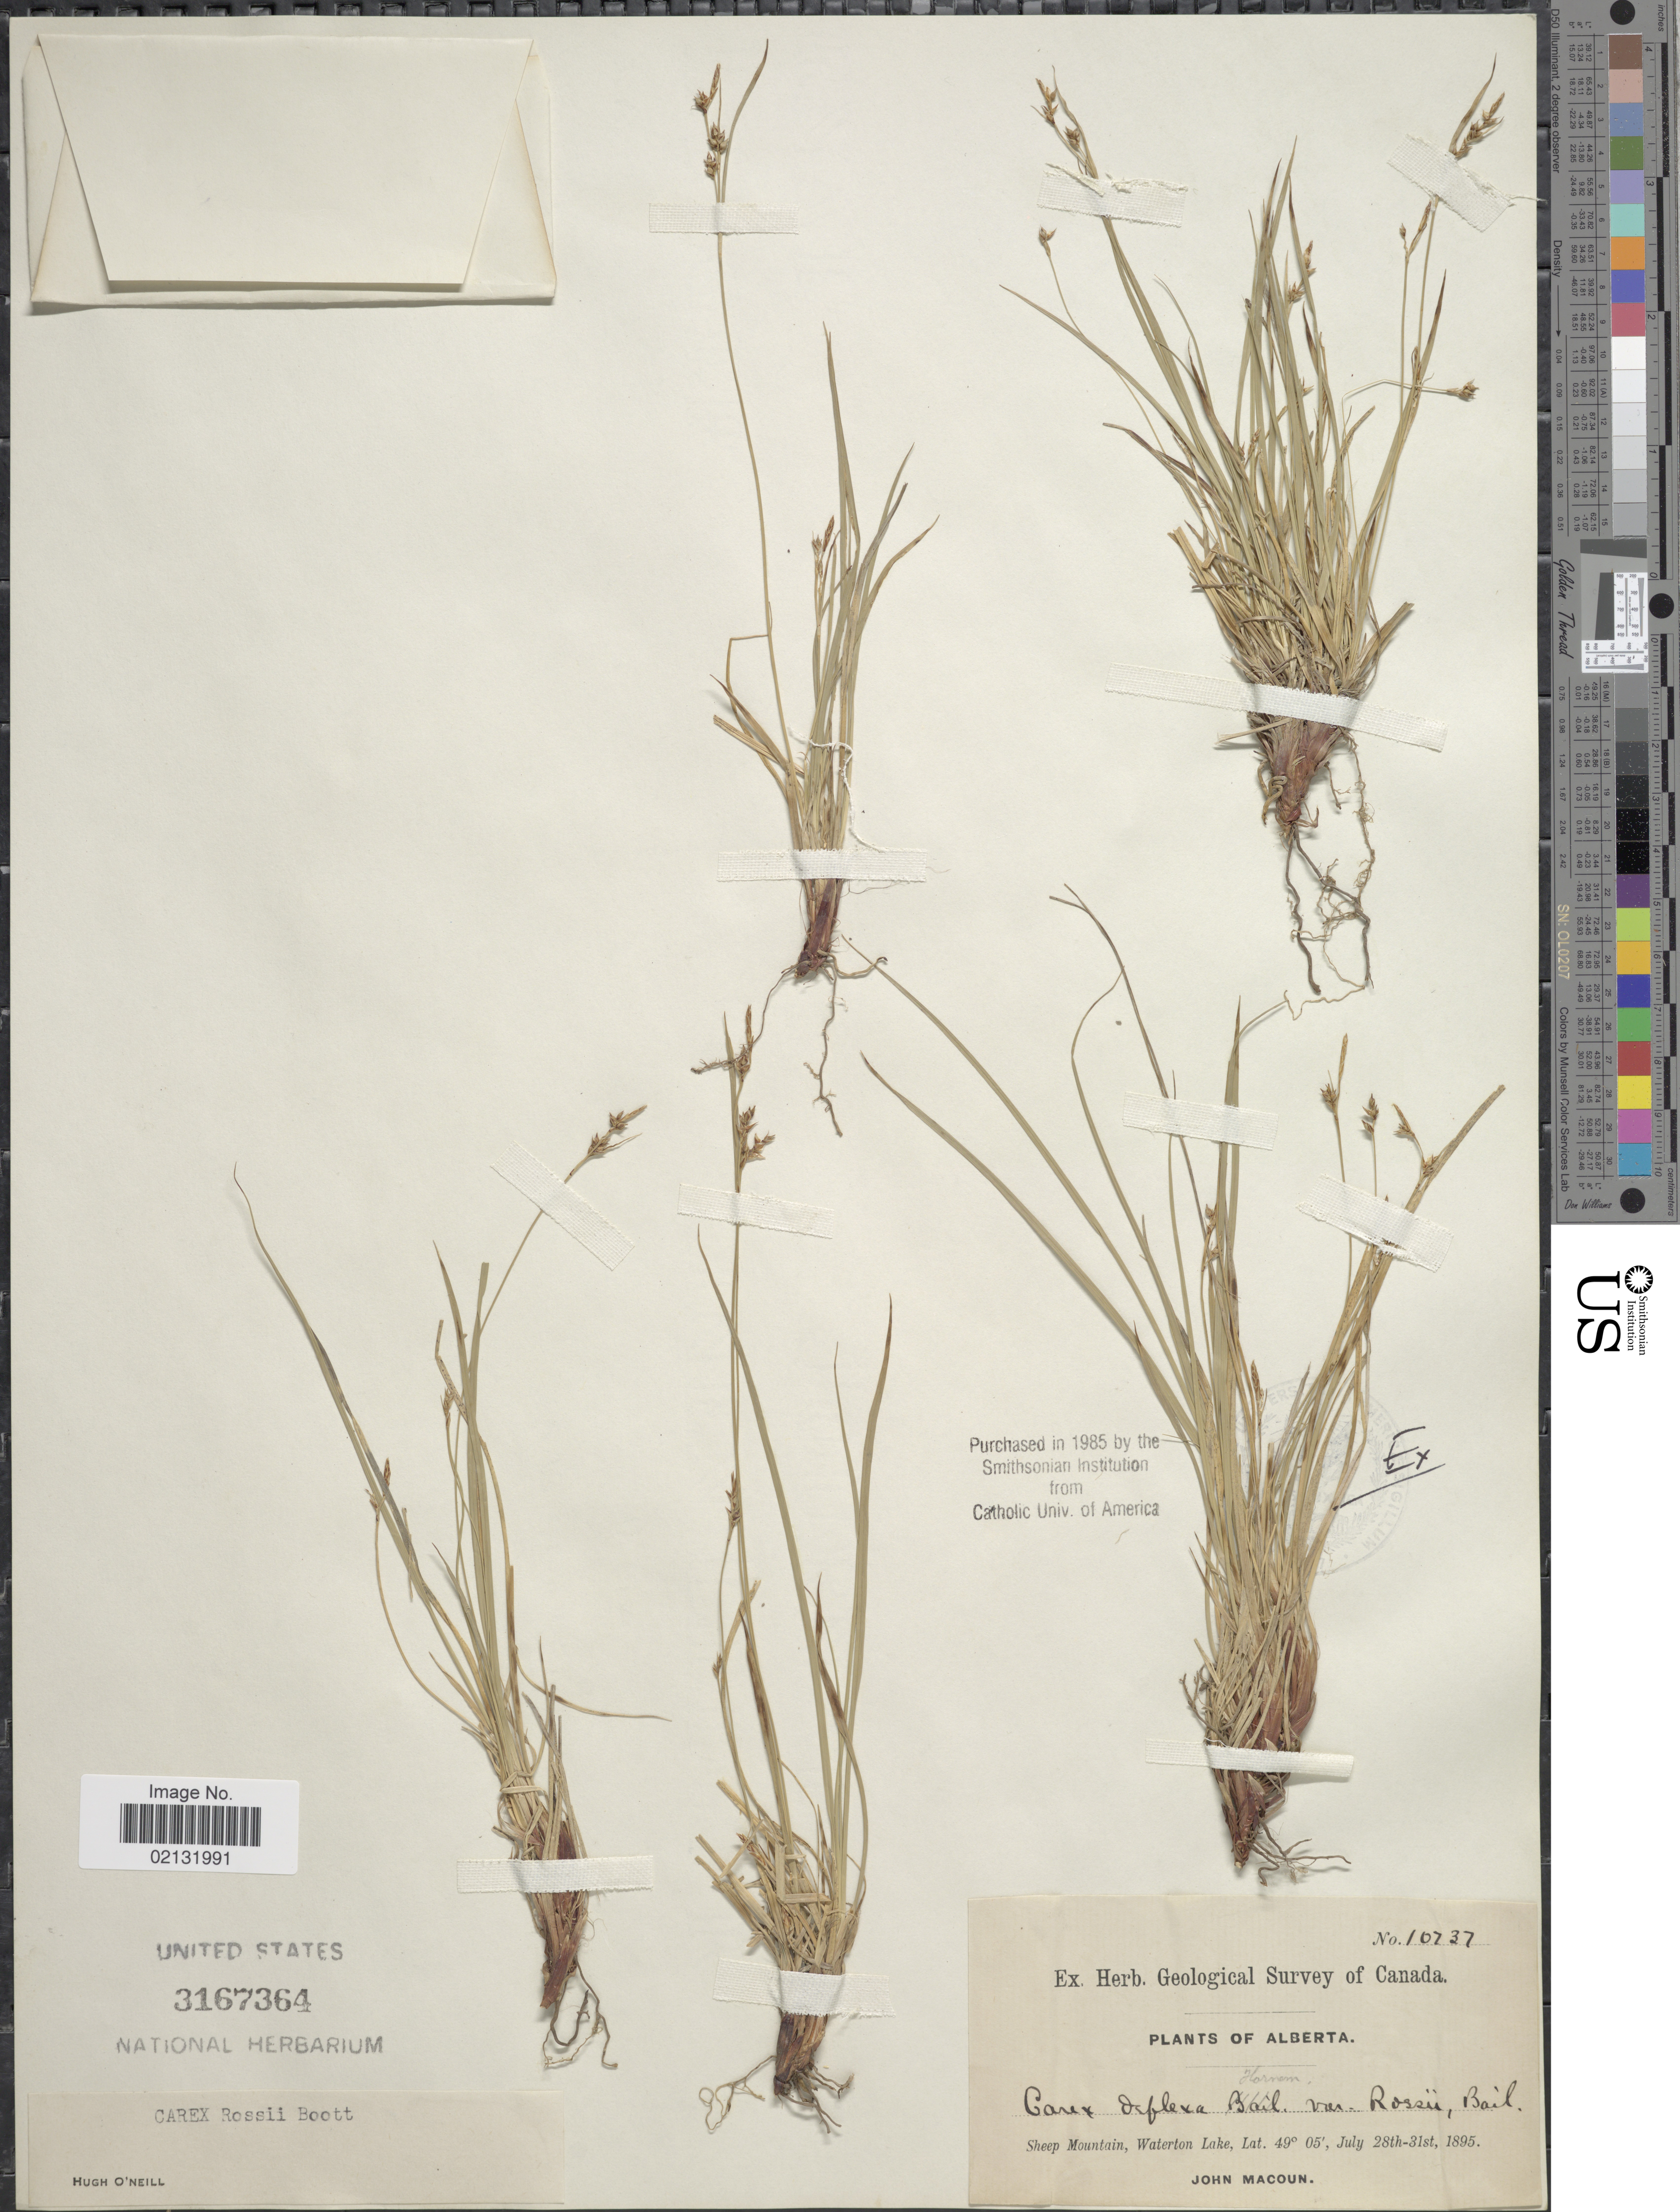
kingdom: Plantae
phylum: Tracheophyta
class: Liliopsida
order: Poales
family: Cyperaceae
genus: Carex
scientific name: Carex rossii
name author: Boott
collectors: J. Macoun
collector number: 10737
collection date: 1895-07-28/1895-07-31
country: Canada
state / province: Alberta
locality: Alberta, Sheep Mountain, Waterton Lake. Alberta.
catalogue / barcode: US 3167364